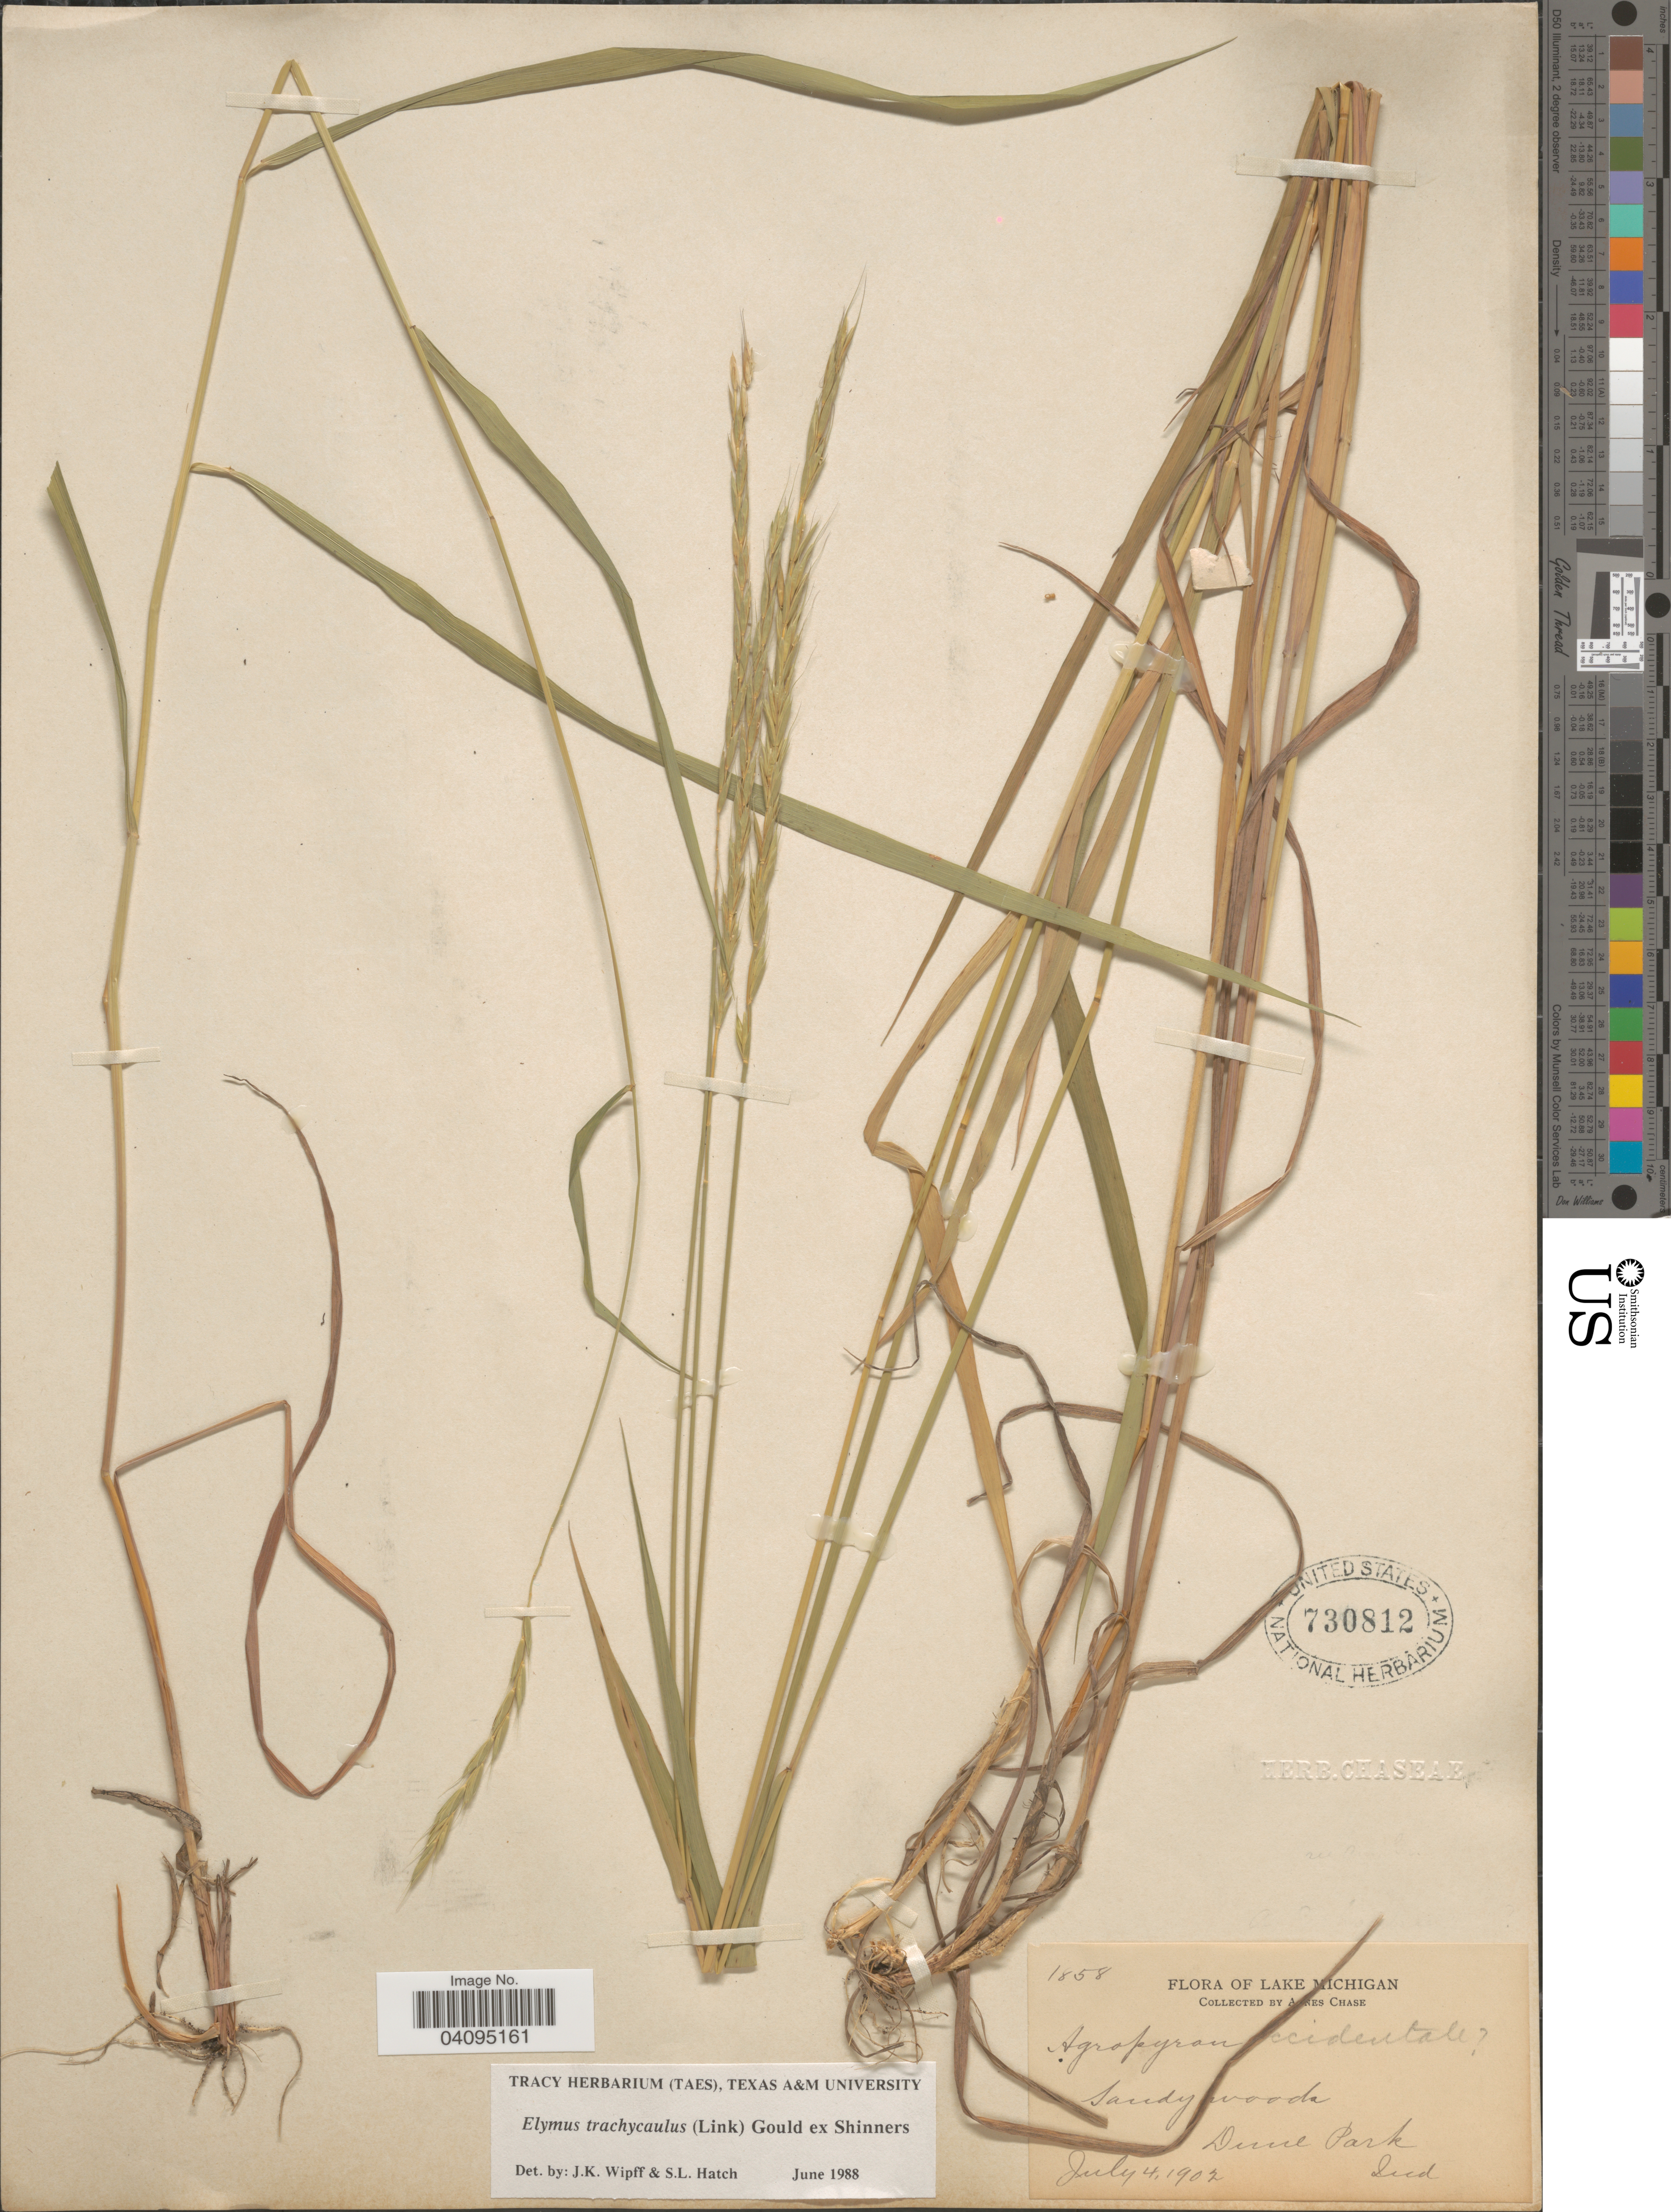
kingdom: Plantae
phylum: Tracheophyta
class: Liliopsida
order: Poales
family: Poaceae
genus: Elymus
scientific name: Elymus trachycaulus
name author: (Link) Gould ex Shinners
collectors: A. Chase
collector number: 1858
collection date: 1902-07-04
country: United States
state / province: Indiana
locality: Lake Michigan. Sandy woods. Dune Park.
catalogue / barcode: US 730812